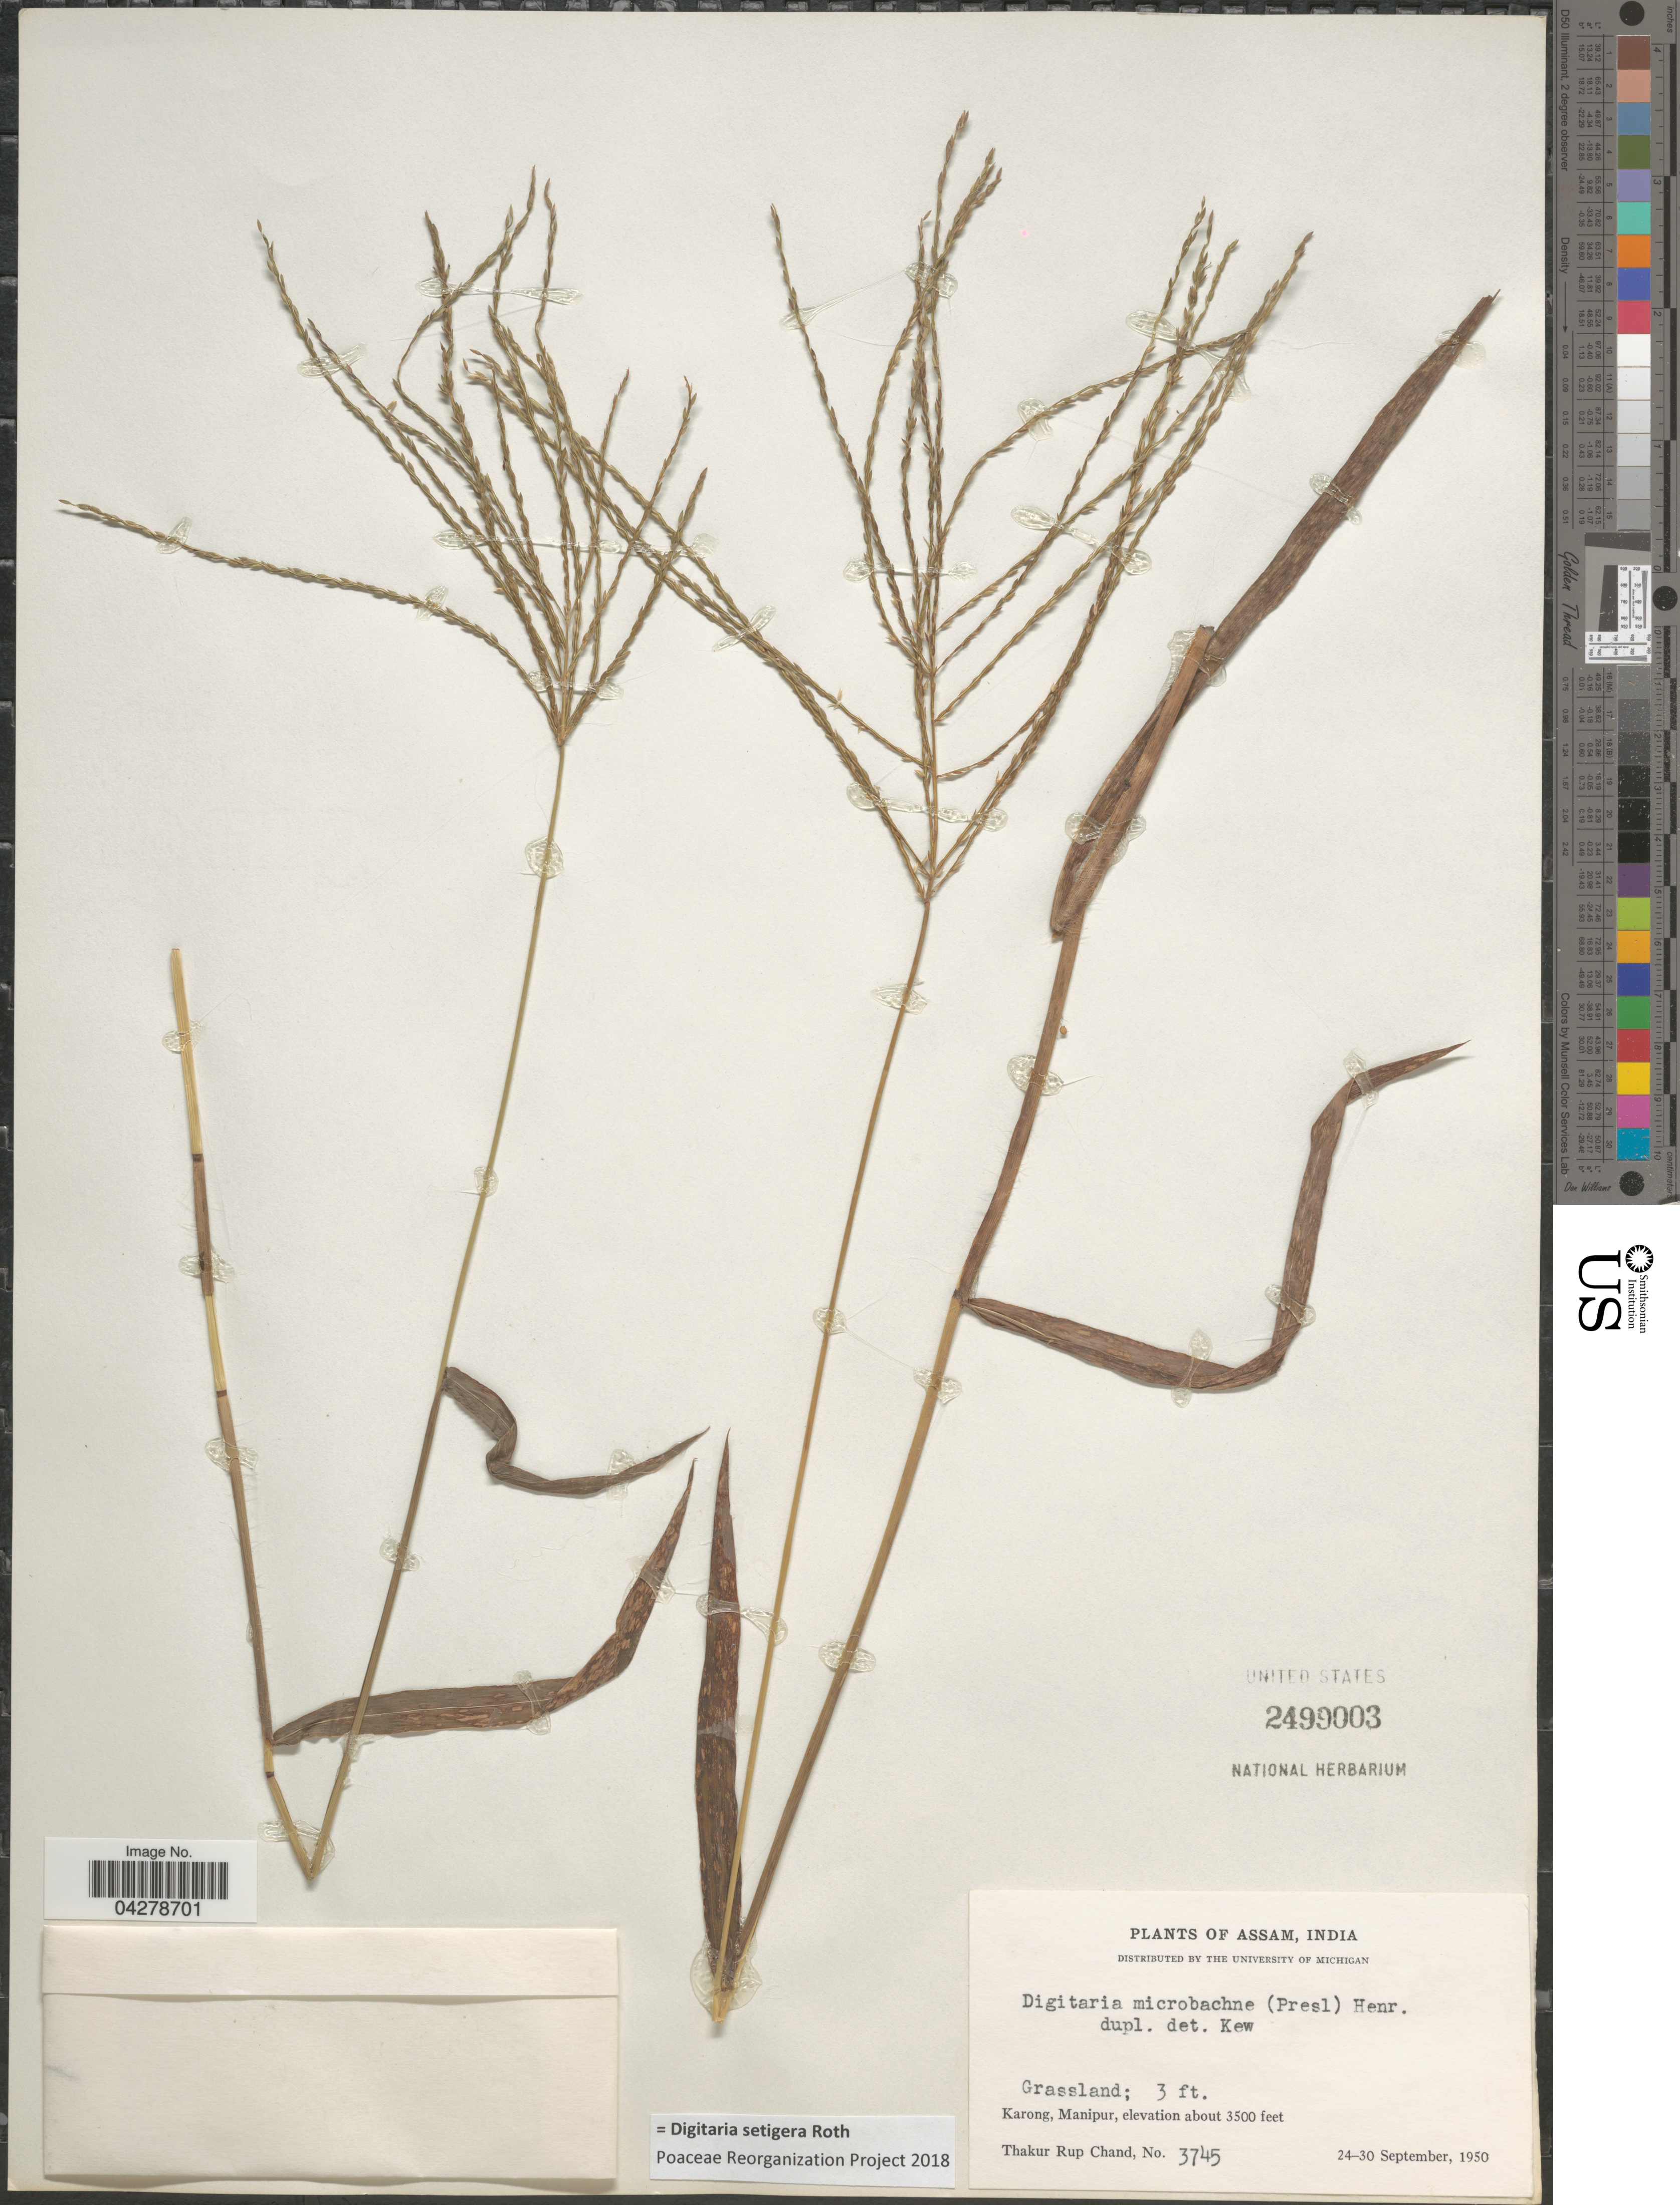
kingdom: Plantae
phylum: Tracheophyta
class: Liliopsida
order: Poales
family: Poaceae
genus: Digitaria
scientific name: Digitaria setigera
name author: Roth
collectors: T. R. Chand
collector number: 3745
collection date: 1950-09-24/1950-09-30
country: India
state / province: Manipur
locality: Karong, Manipur.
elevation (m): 1067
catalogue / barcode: US 2499003